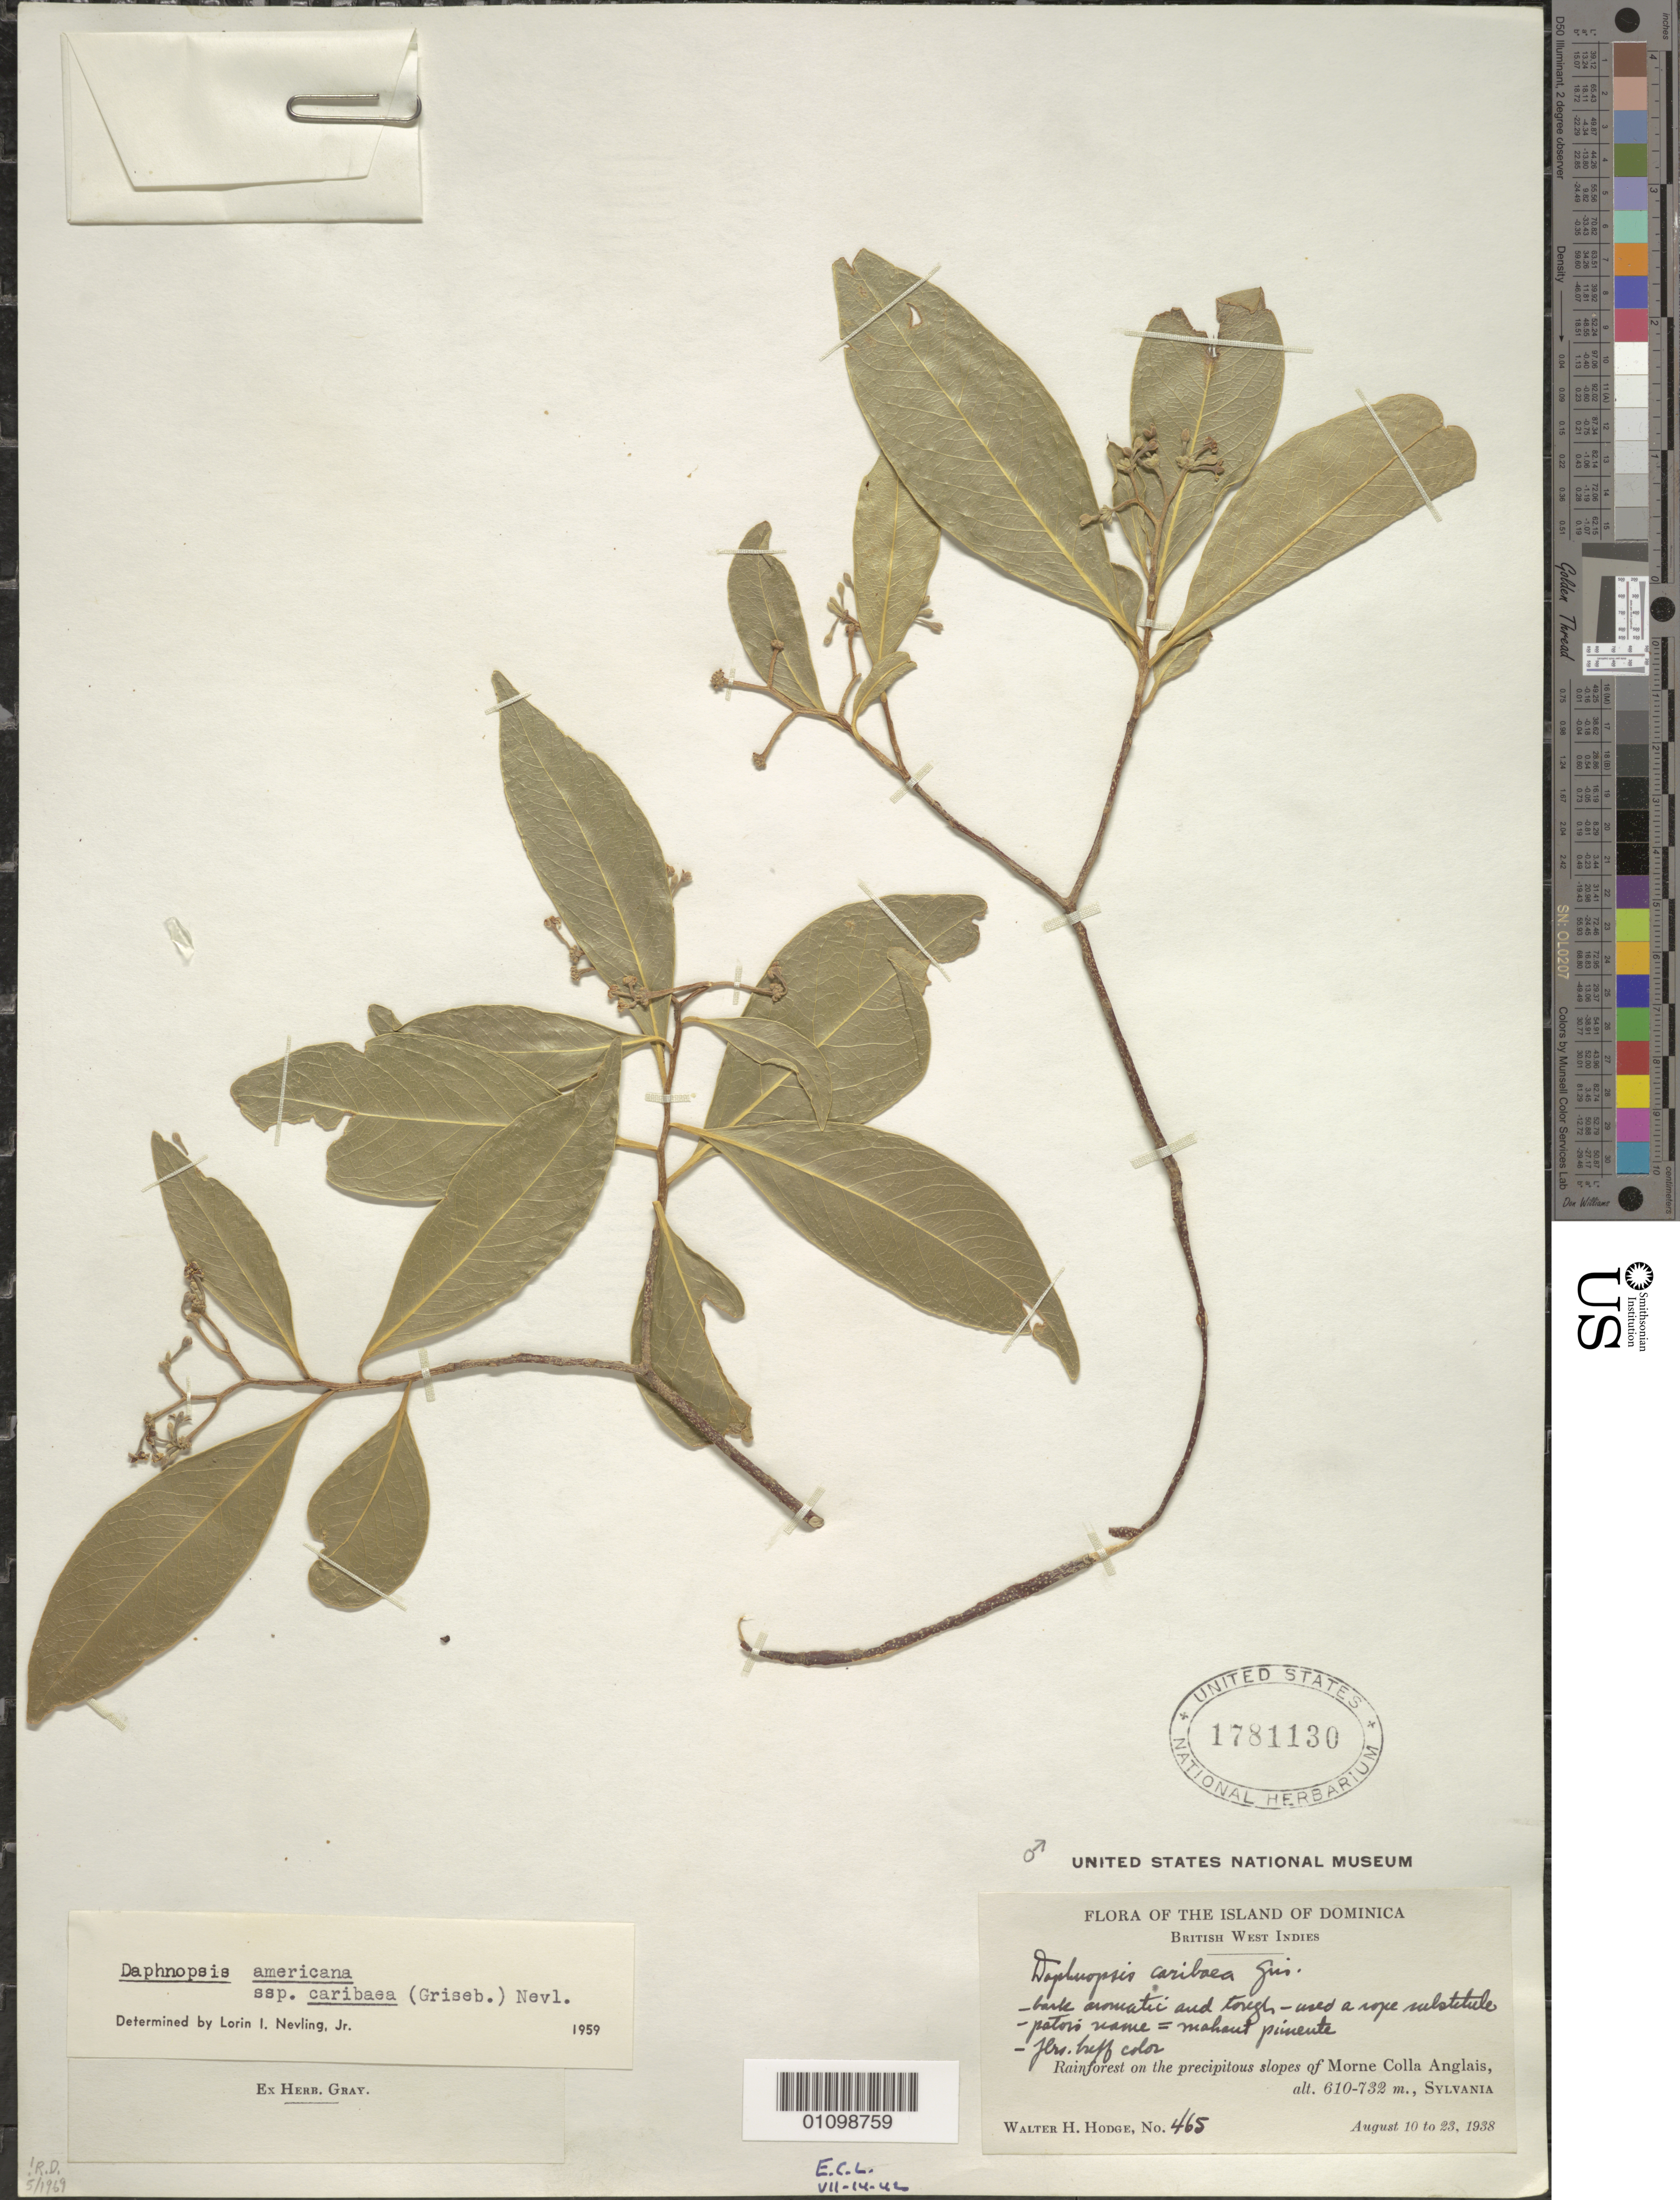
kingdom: Plantae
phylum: Tracheophyta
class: Magnoliopsida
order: Malvales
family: Thymelaeaceae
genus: Daphnopsis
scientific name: Daphnopsis americana subsp. caribaea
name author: (Griseb.) Nevling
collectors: W. Hodge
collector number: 465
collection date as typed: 10 Aug 1938 to 23 Aug 1938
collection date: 1938-08-10/1938-08-23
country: Dominica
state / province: St. David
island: Dominica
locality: Rainforest on the precipitous slopes of Morne Colla Anglais, Sylvania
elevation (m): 610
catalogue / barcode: US 1781130